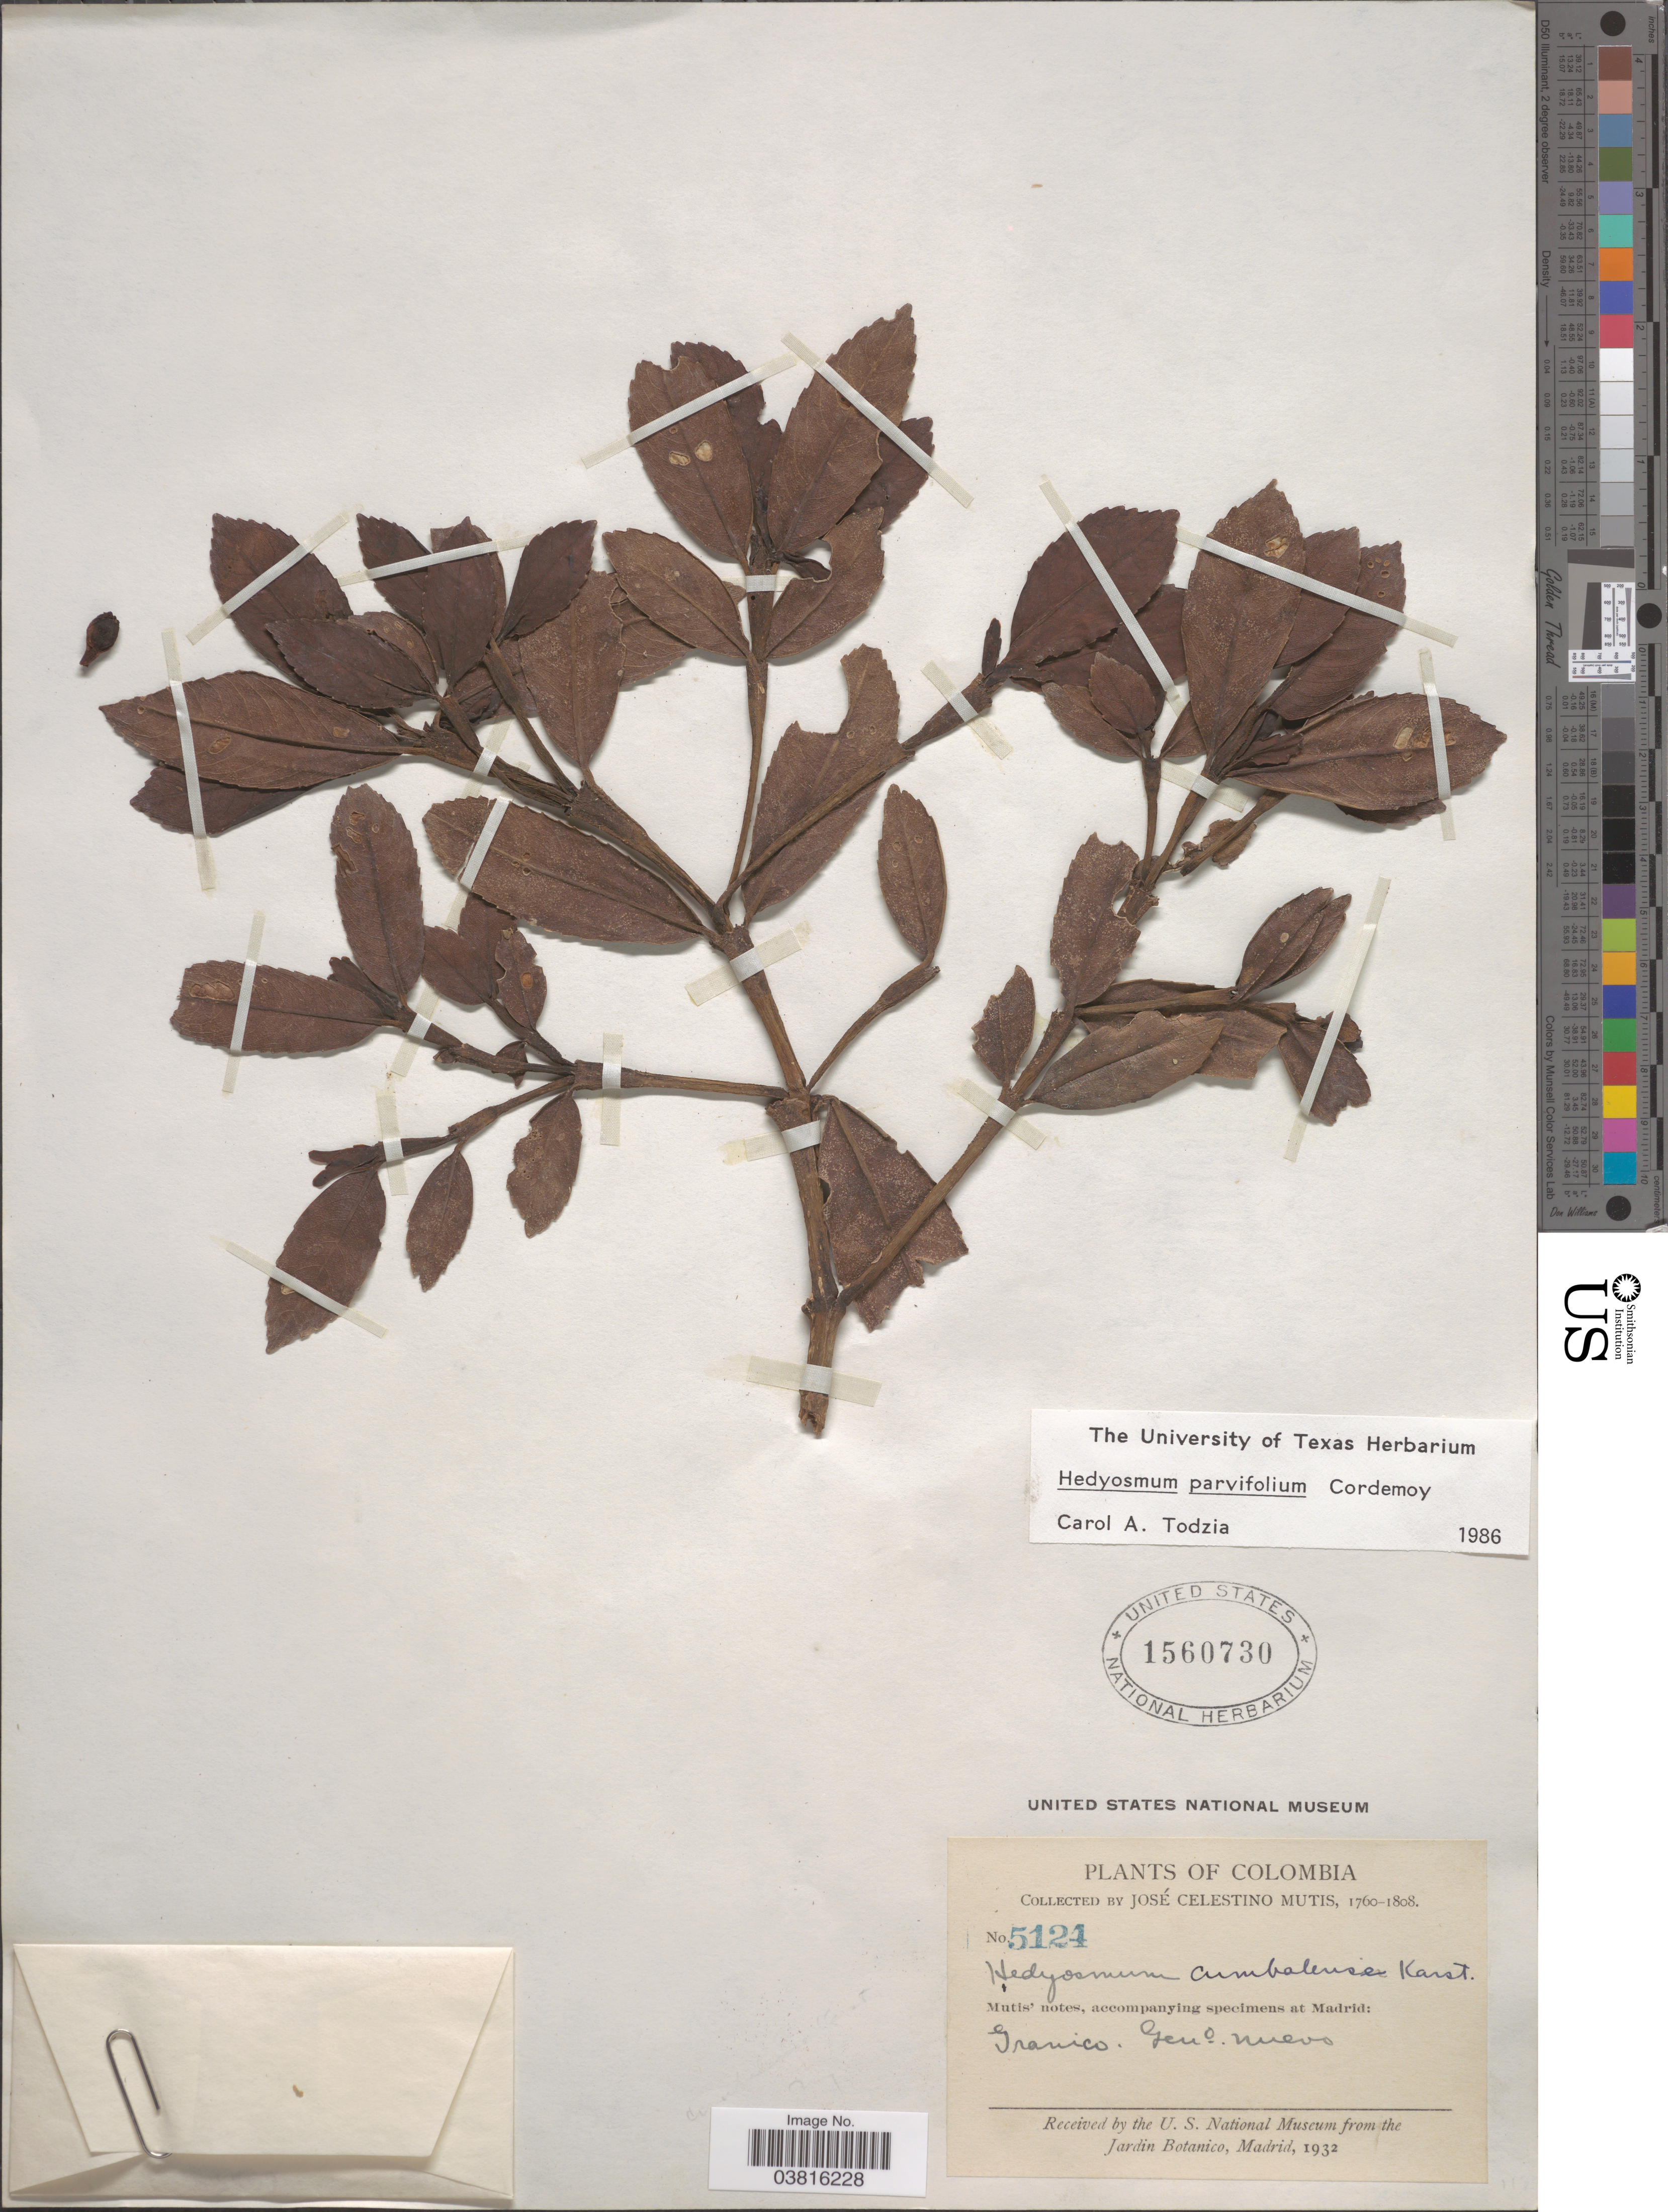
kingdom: Plantae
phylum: Tracheophyta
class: Magnoliopsida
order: Chloranthales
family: Chloranthaceae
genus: Hedyosmum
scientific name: Hedyosmum parvifolium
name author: Cordem. ex Baill.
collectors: J. C. B. Mutis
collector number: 5124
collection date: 1760/1808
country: Colombia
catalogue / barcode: US 1560730